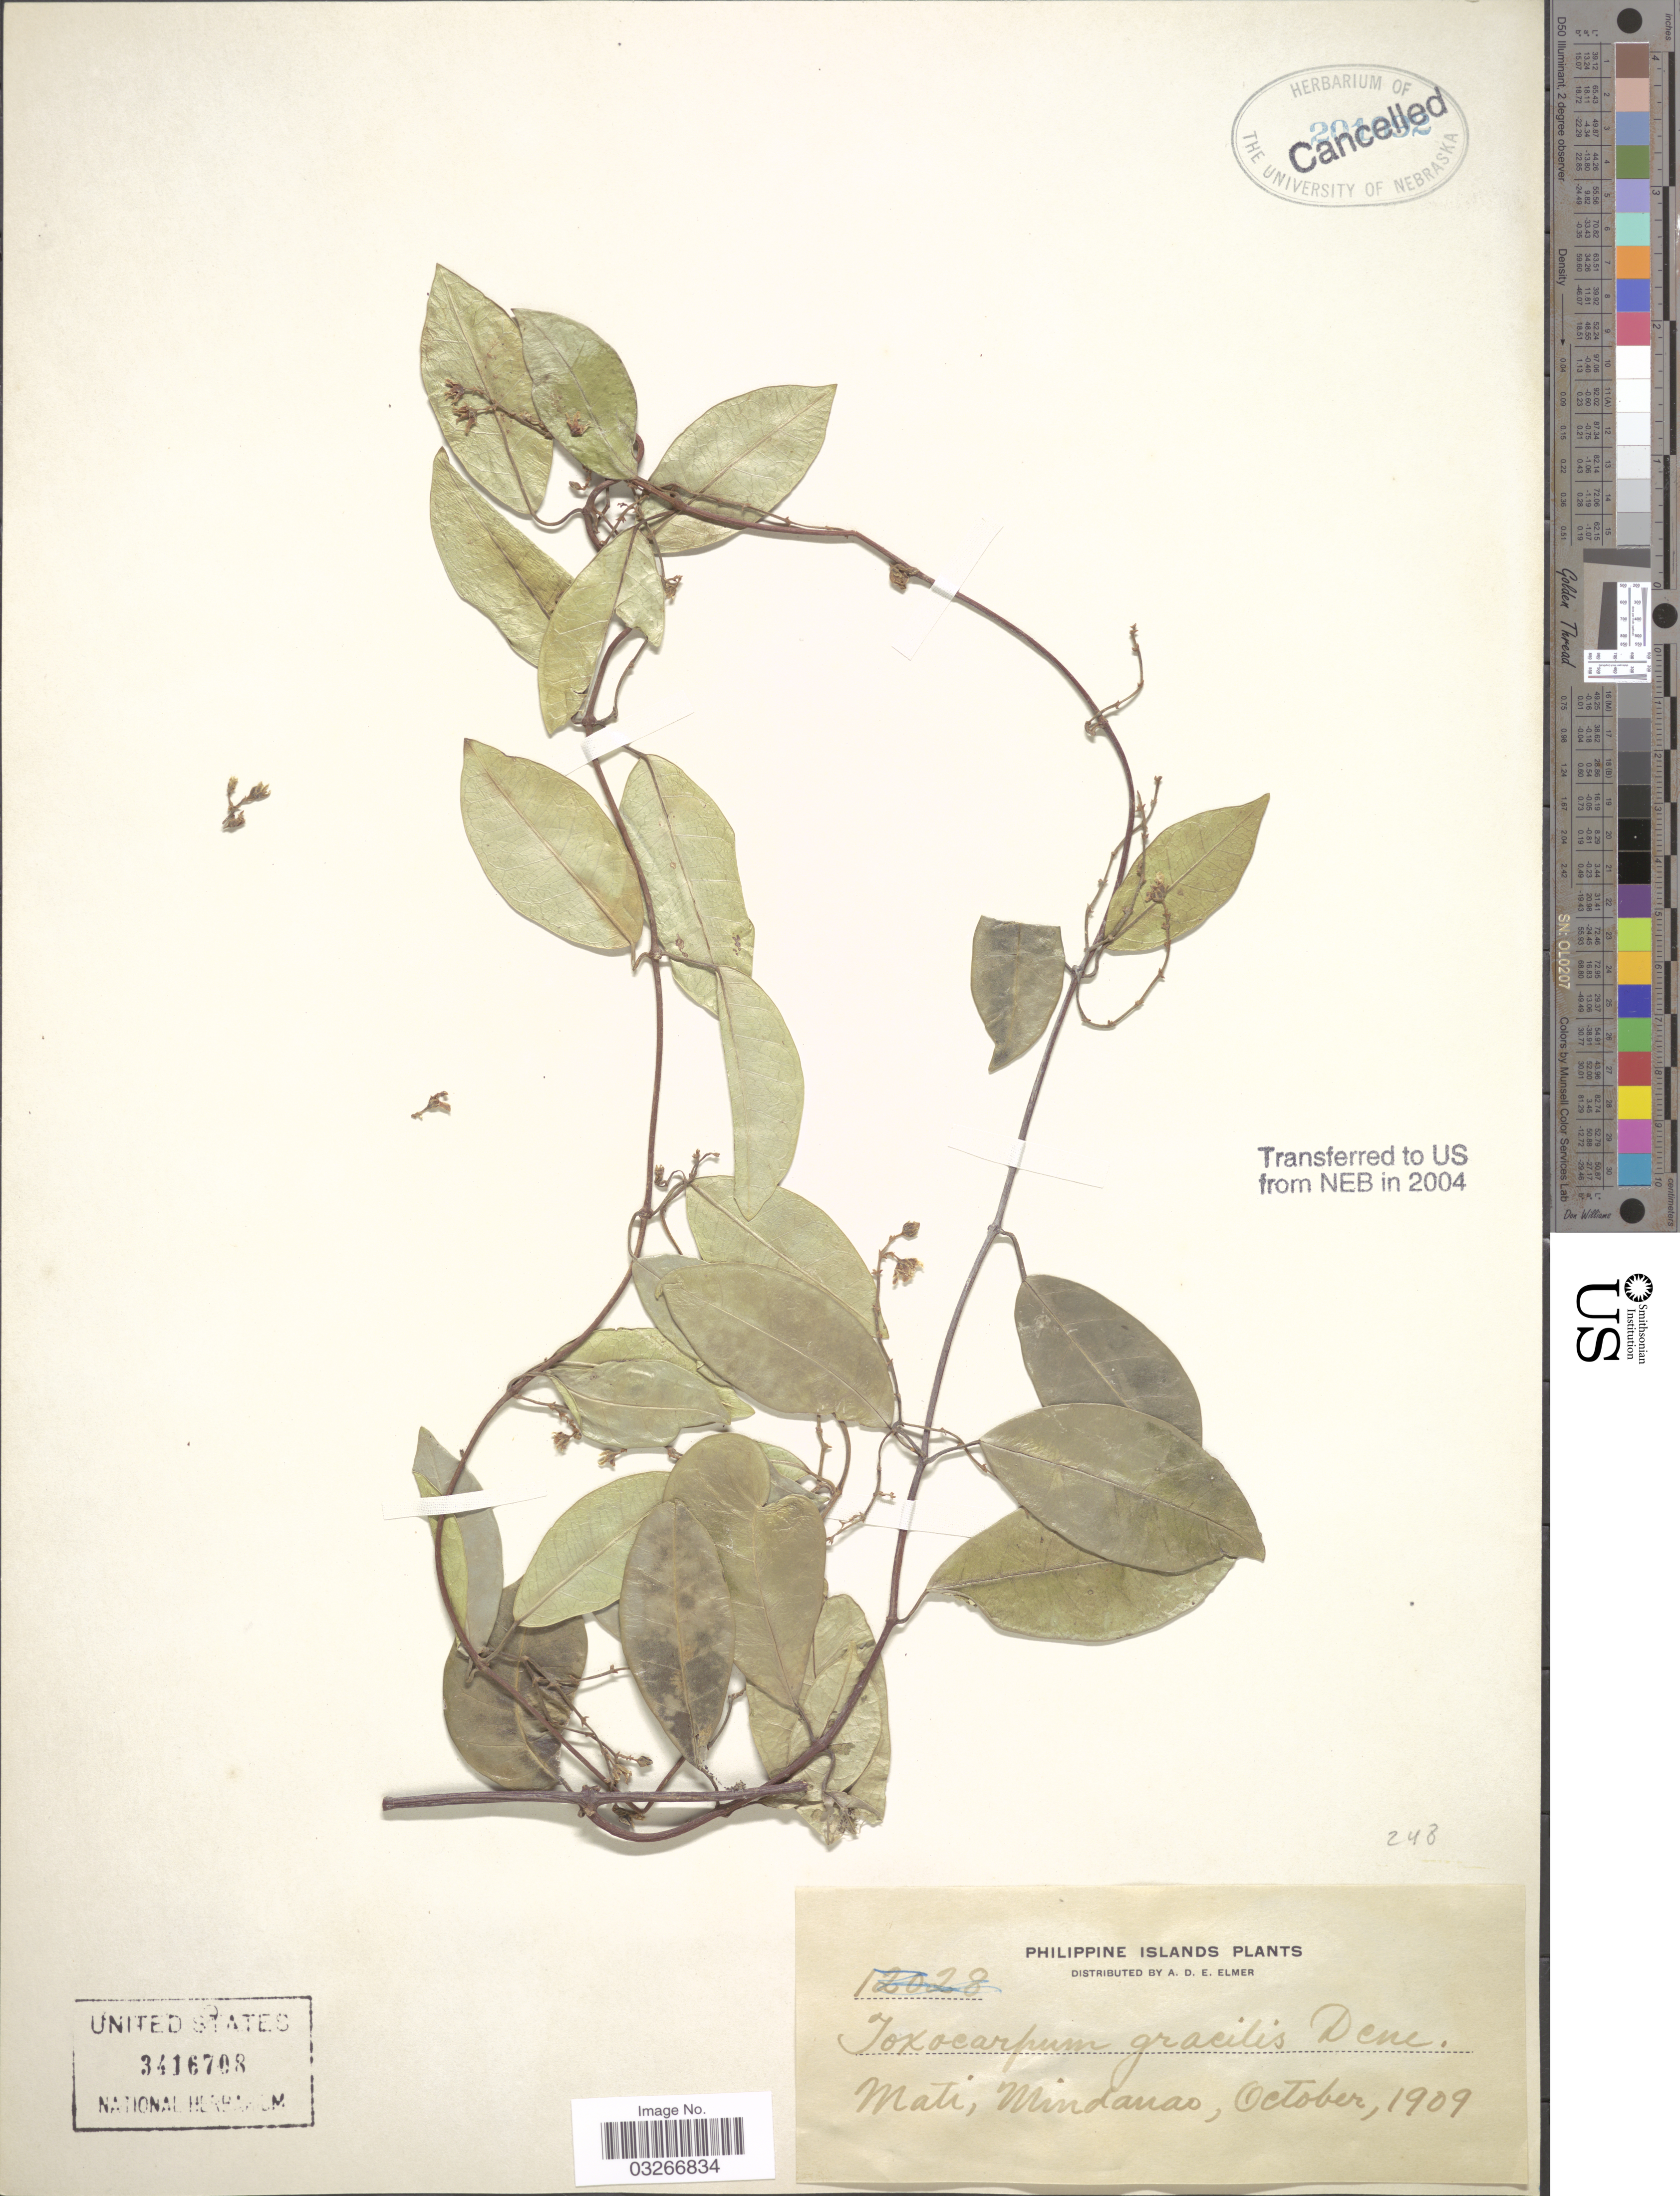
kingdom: Plantae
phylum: Tracheophyta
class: Magnoliopsida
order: Gentianales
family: Apocynaceae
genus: Toxocarpus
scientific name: Toxocarpus gracilis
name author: Decne.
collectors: A. D. E. Elmer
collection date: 1909-10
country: Philippines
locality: Philippine Islands, Mati, Mindanao.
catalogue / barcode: US 3416708